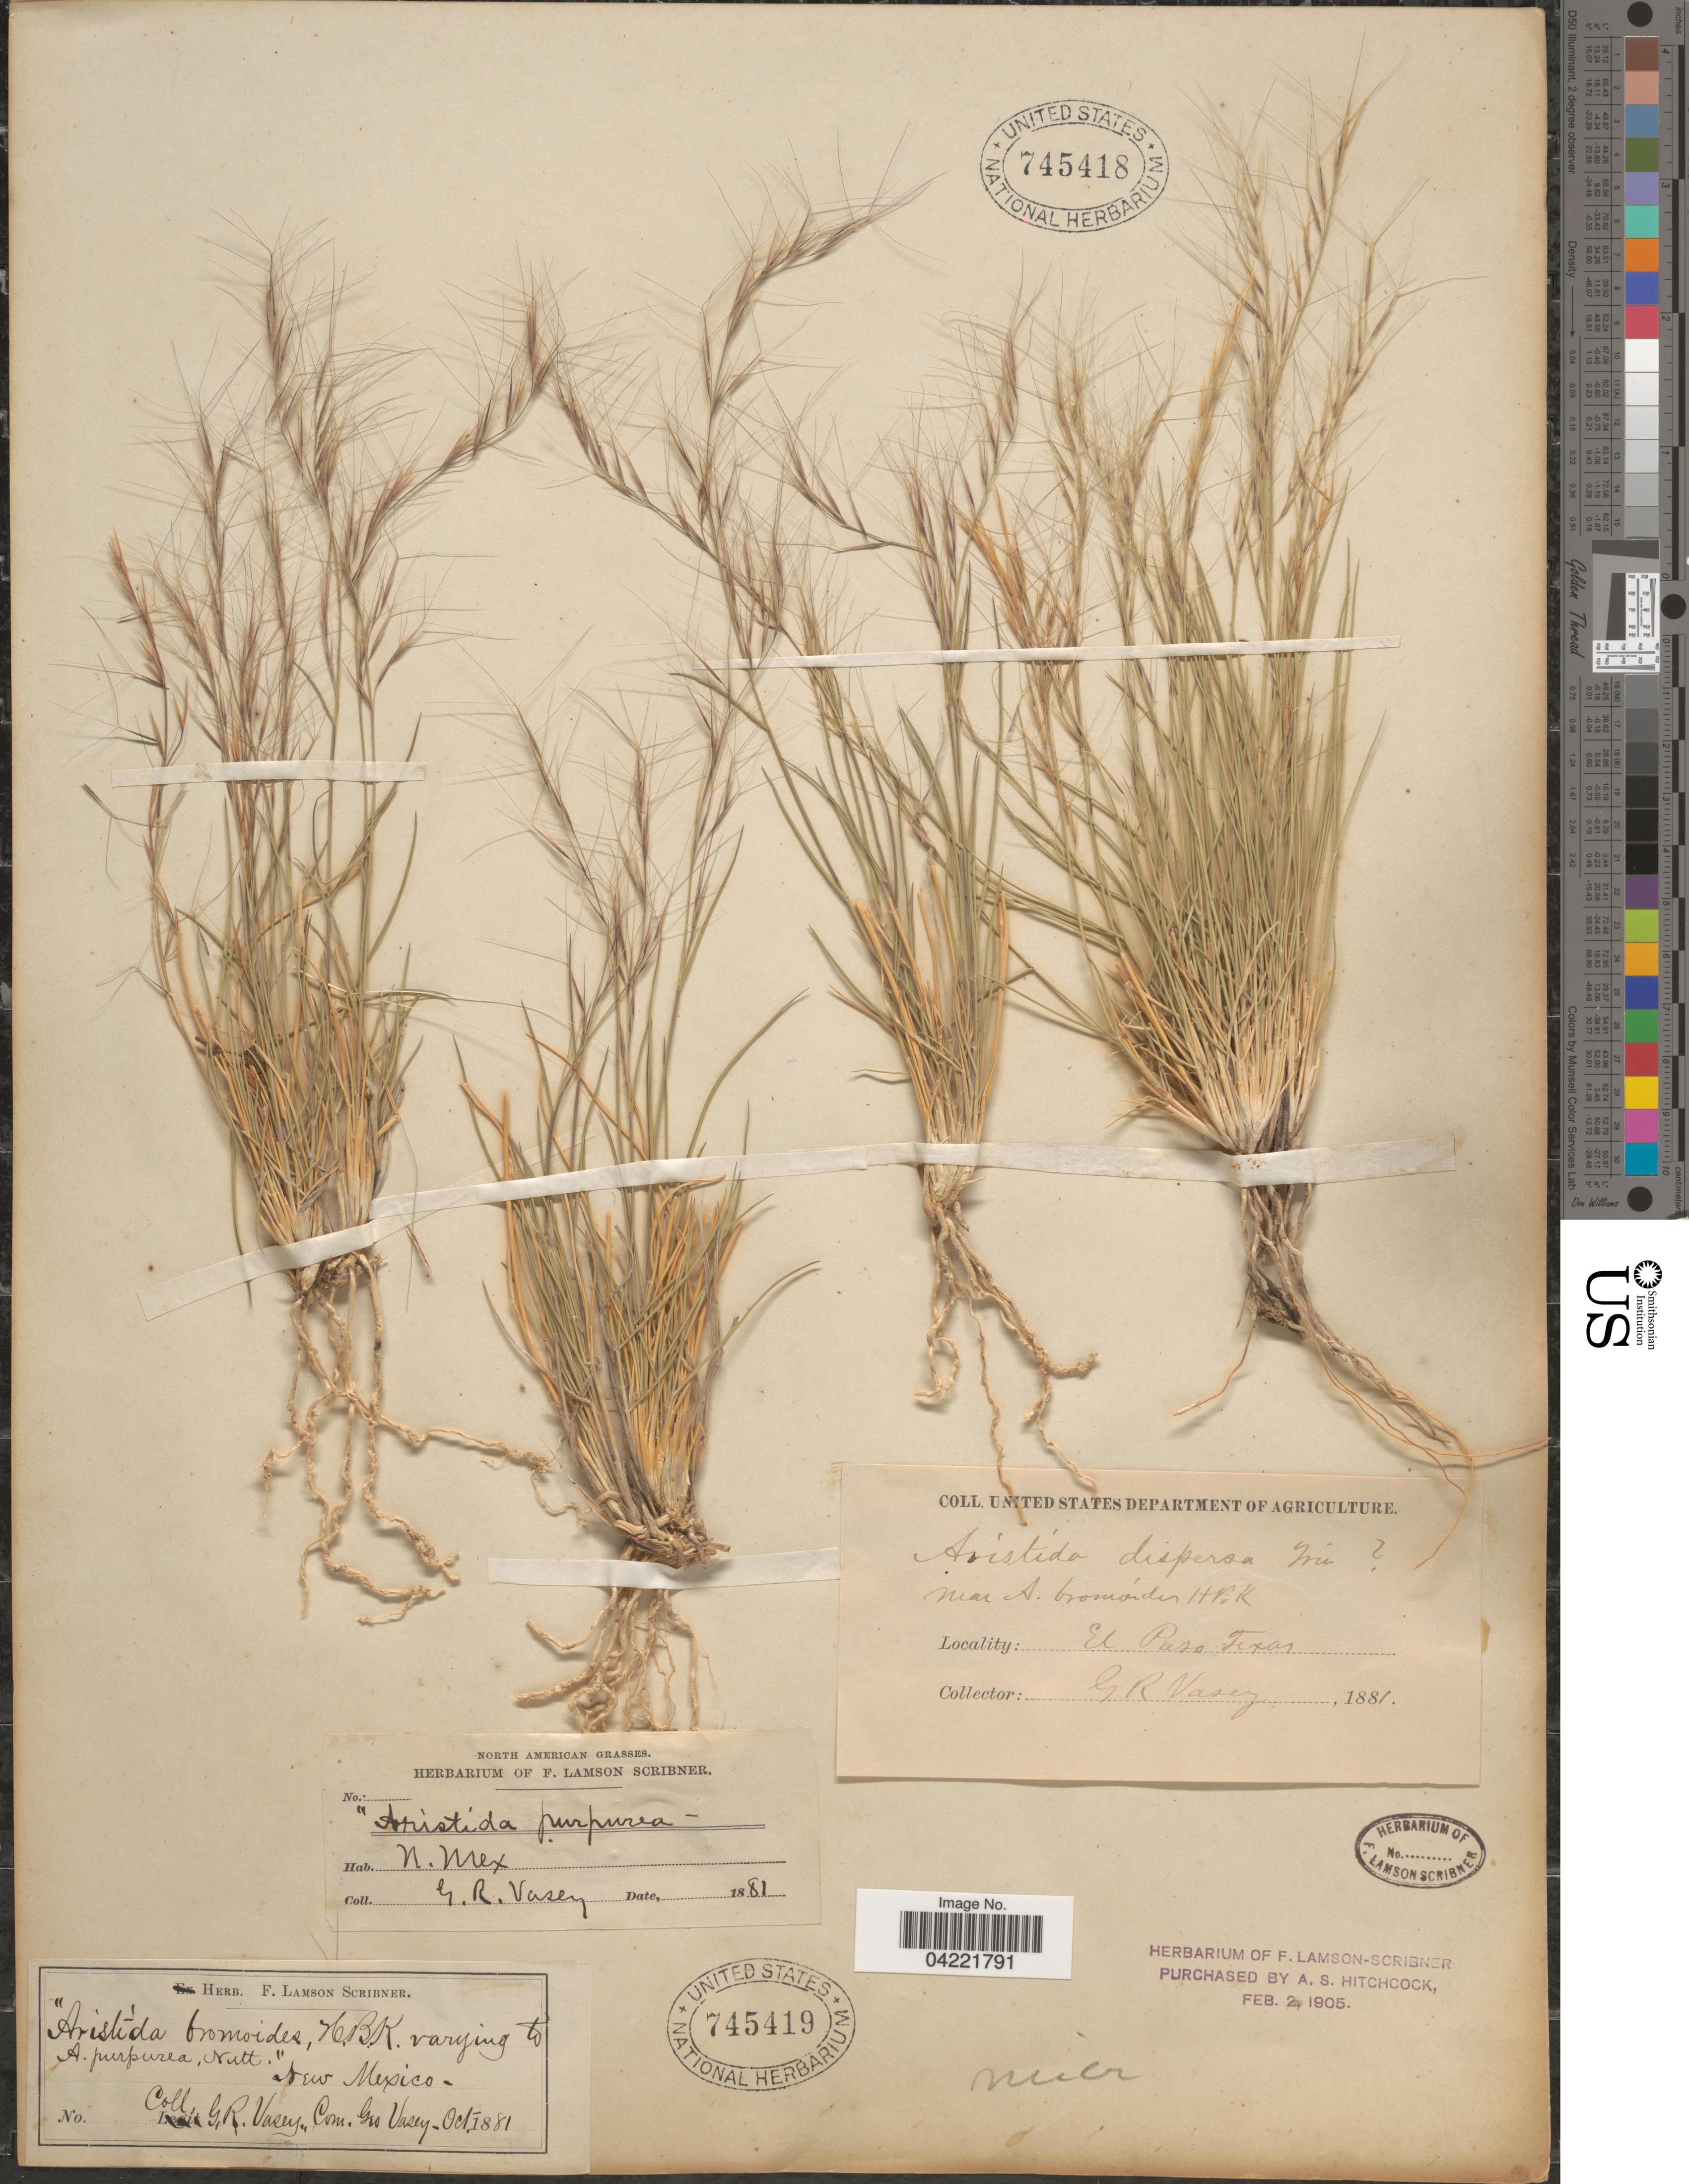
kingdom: Plantae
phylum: Tracheophyta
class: Liliopsida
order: Poales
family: Poaceae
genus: Aristida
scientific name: Aristida purpurea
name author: Nutt.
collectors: G. R. Vasey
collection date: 1881-10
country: United States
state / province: New Mexico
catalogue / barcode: US 745419